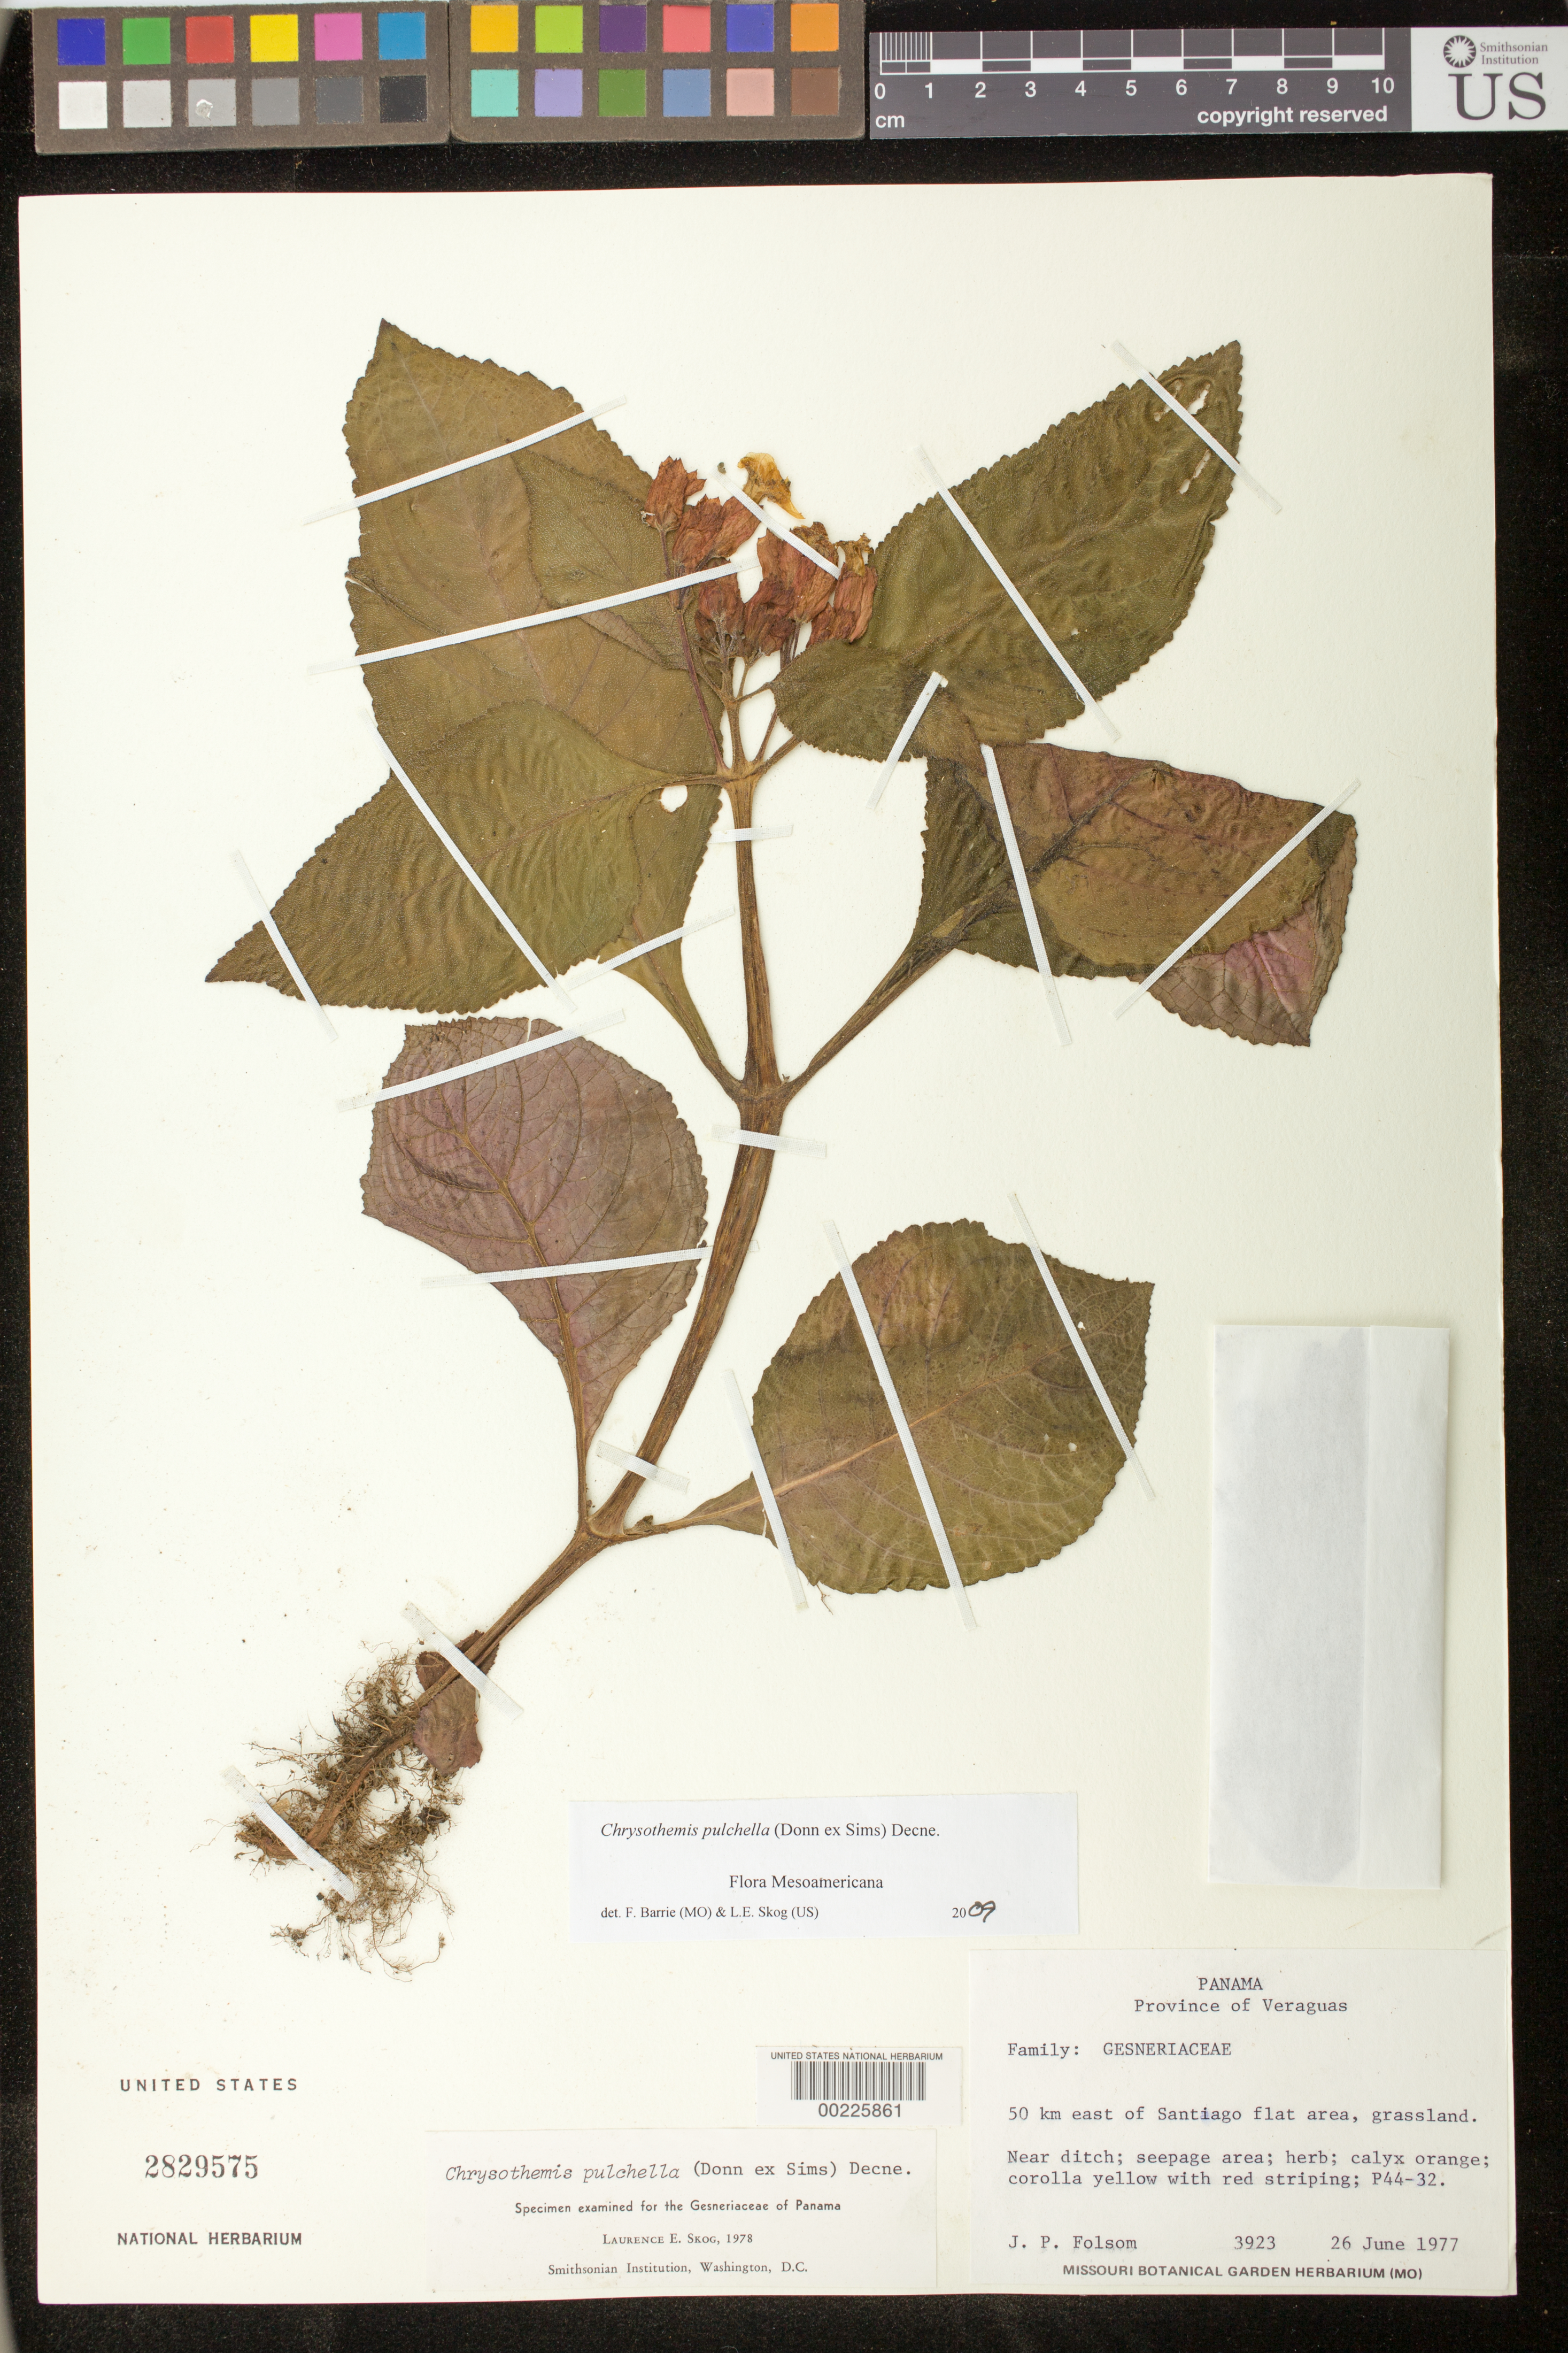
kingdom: Plantae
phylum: Tracheophyta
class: Magnoliopsida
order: Lamiales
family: Gesneriaceae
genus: Chrysothemis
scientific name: Chrysothemis pulchella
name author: (Donn ex Sims) Decne.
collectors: J. P. Folsom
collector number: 3923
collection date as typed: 26 Jun 1977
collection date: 1977-06-26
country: Panama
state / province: Veraguas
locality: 50 km E of Santiago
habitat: Flat area, grassland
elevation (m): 200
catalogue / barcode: US 2829575